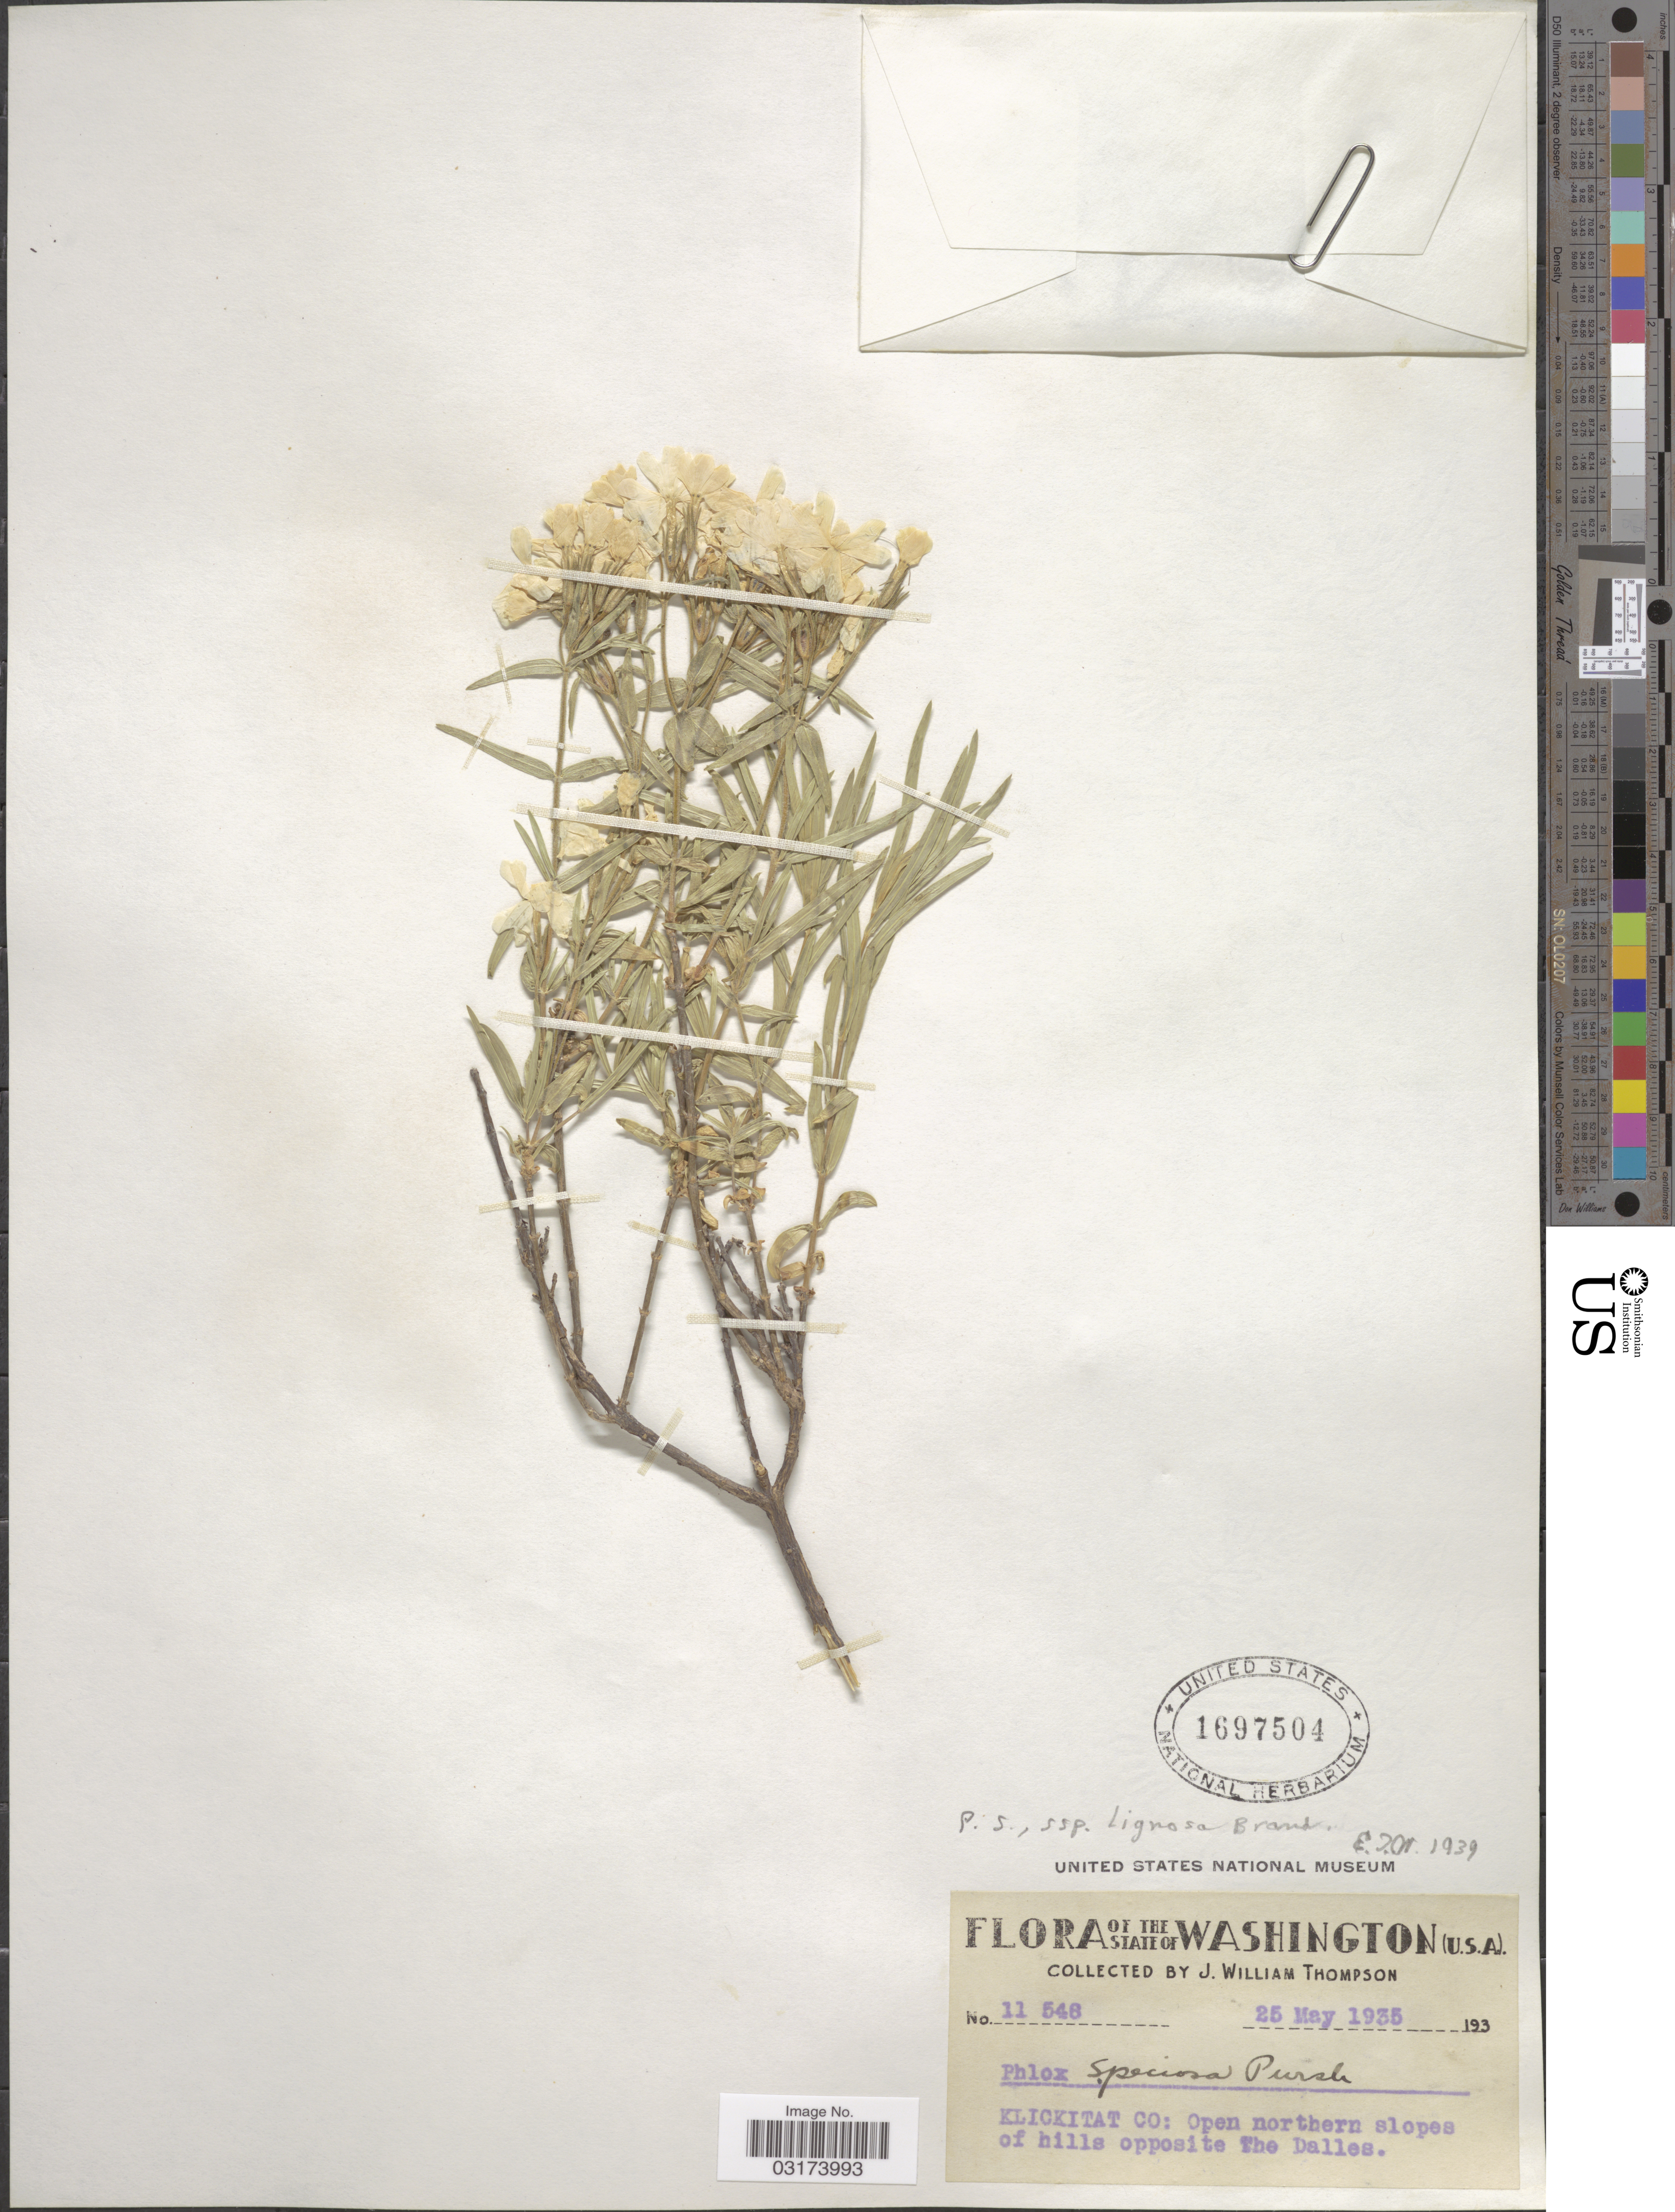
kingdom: Plantae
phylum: Tracheophyta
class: Magnoliopsida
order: Ericales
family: Polemoniaceae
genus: Phlox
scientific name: Phlox speciosa subsp. lignosa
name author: Brand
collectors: J. W. Thompson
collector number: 11548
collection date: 1935-05-25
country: United States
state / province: Washington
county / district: Klickitat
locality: Klickitat Co: Open northern slopes of hills opposite The Dalles.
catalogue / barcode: US 1697504